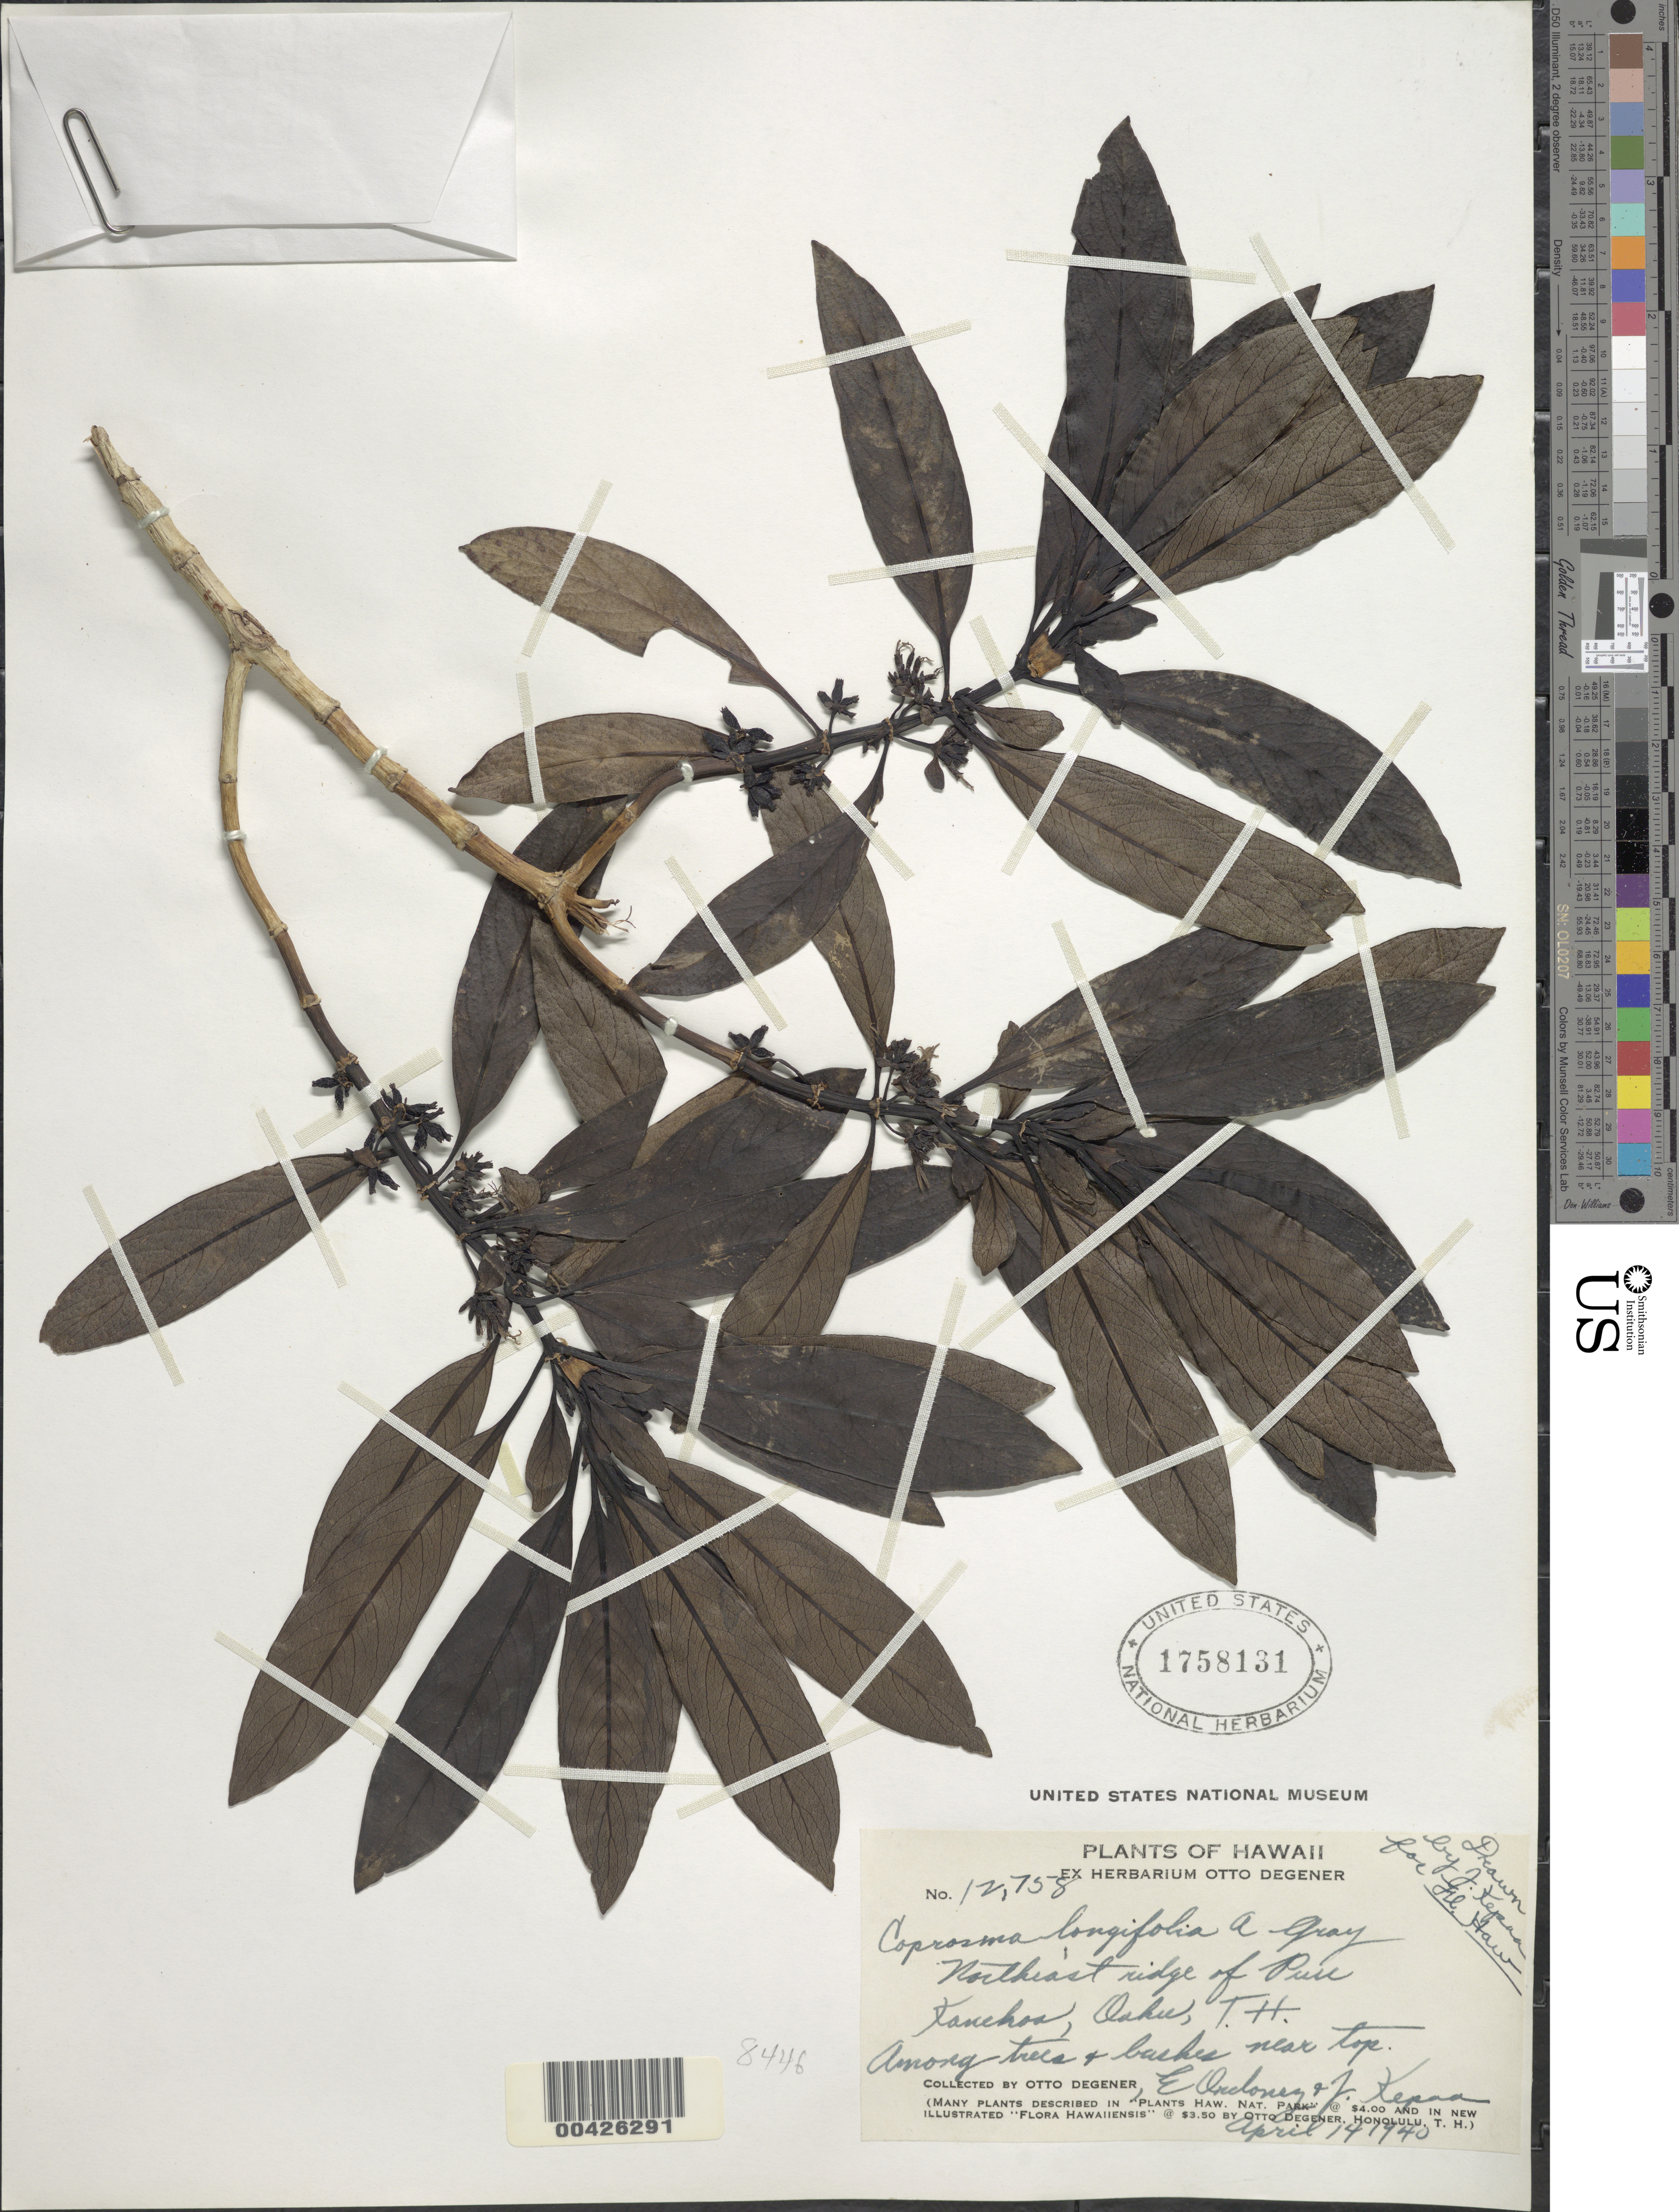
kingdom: Plantae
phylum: Tracheophyta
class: Magnoliopsida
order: Gentianales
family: Rubiaceae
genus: Coprosma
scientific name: Coprosma longifolia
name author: A. Gray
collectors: O. Degener, E. Ordonez & J. Kepaa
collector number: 12758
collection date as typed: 14 Apr 1940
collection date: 1940-04-14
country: United States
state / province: Hawaii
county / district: Honolulu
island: Oahu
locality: NE ridge of Puu Kauchoa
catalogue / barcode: US 1758131